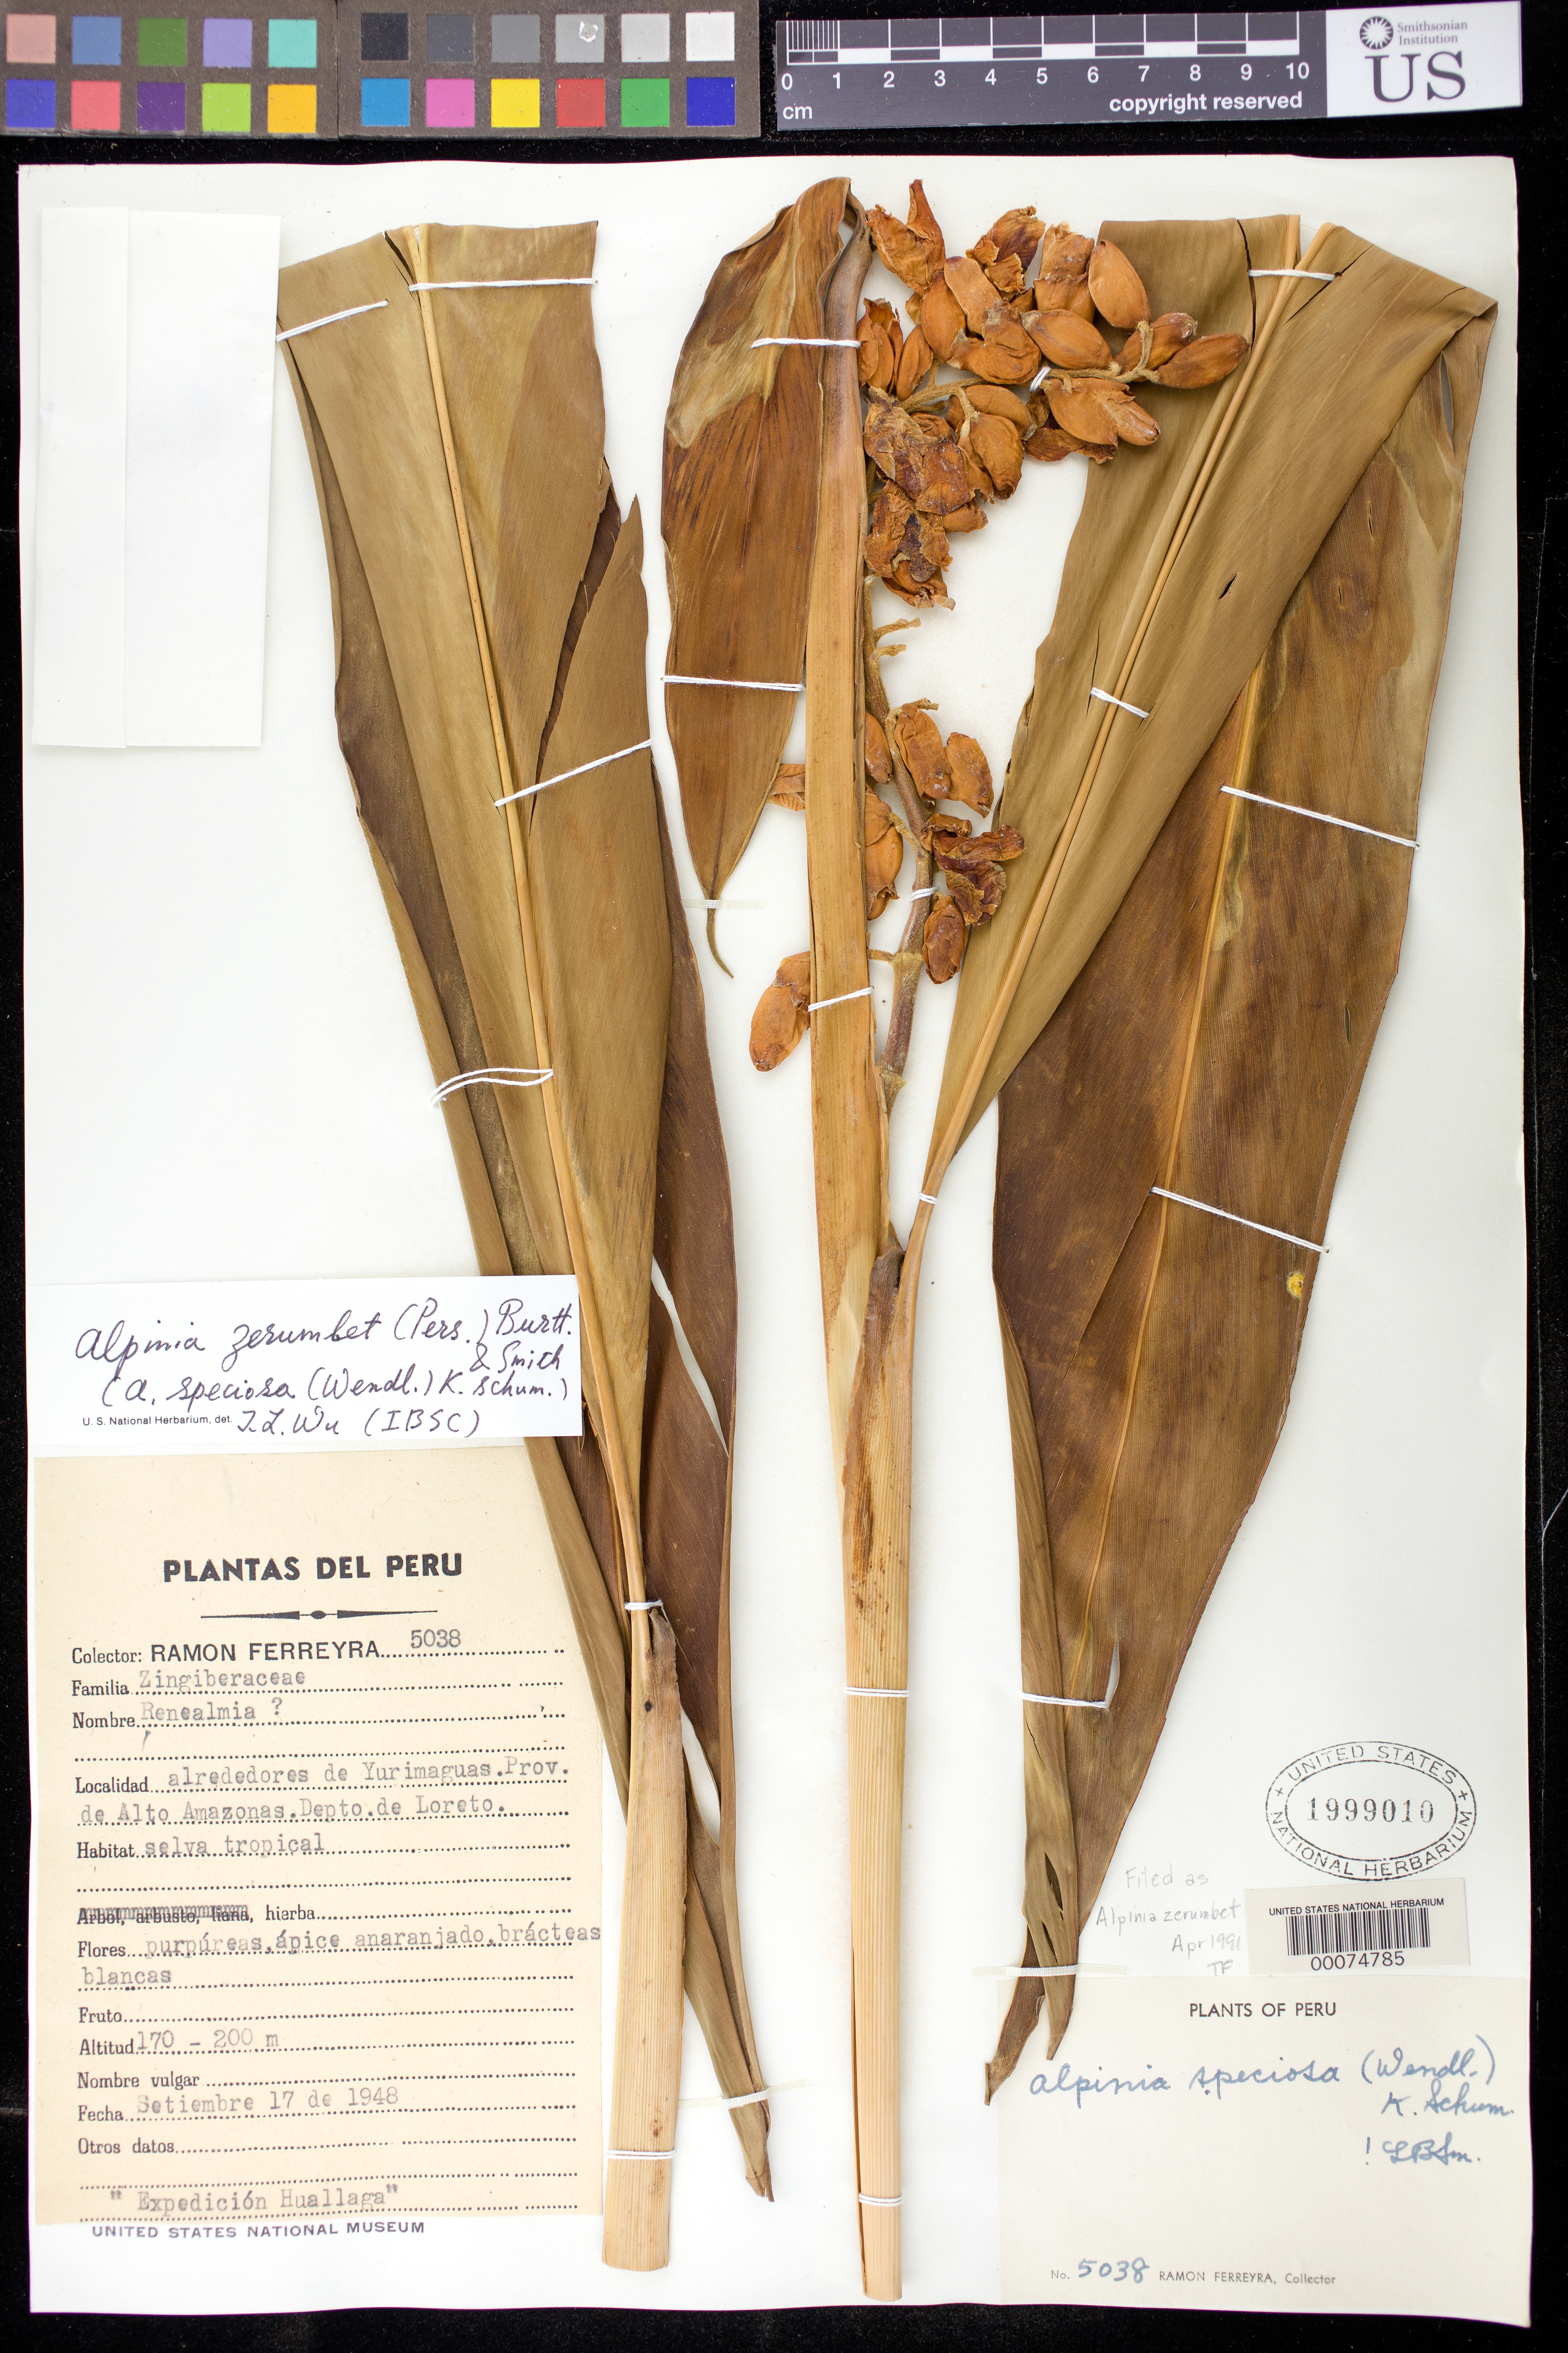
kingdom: Plantae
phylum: Tracheophyta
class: Liliopsida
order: Zingiberales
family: Zingiberaceae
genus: Alpinia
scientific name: Alpinia zerumbet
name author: (Pers.) B.L. Burtt & R.M. Sm.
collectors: R. A. Ferreyra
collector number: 5038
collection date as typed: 17 Sep 1948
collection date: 1948-09-17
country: Peru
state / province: Loreto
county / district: Alto Amazonas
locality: Vicinity of yurimaguas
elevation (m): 170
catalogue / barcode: US 1999010